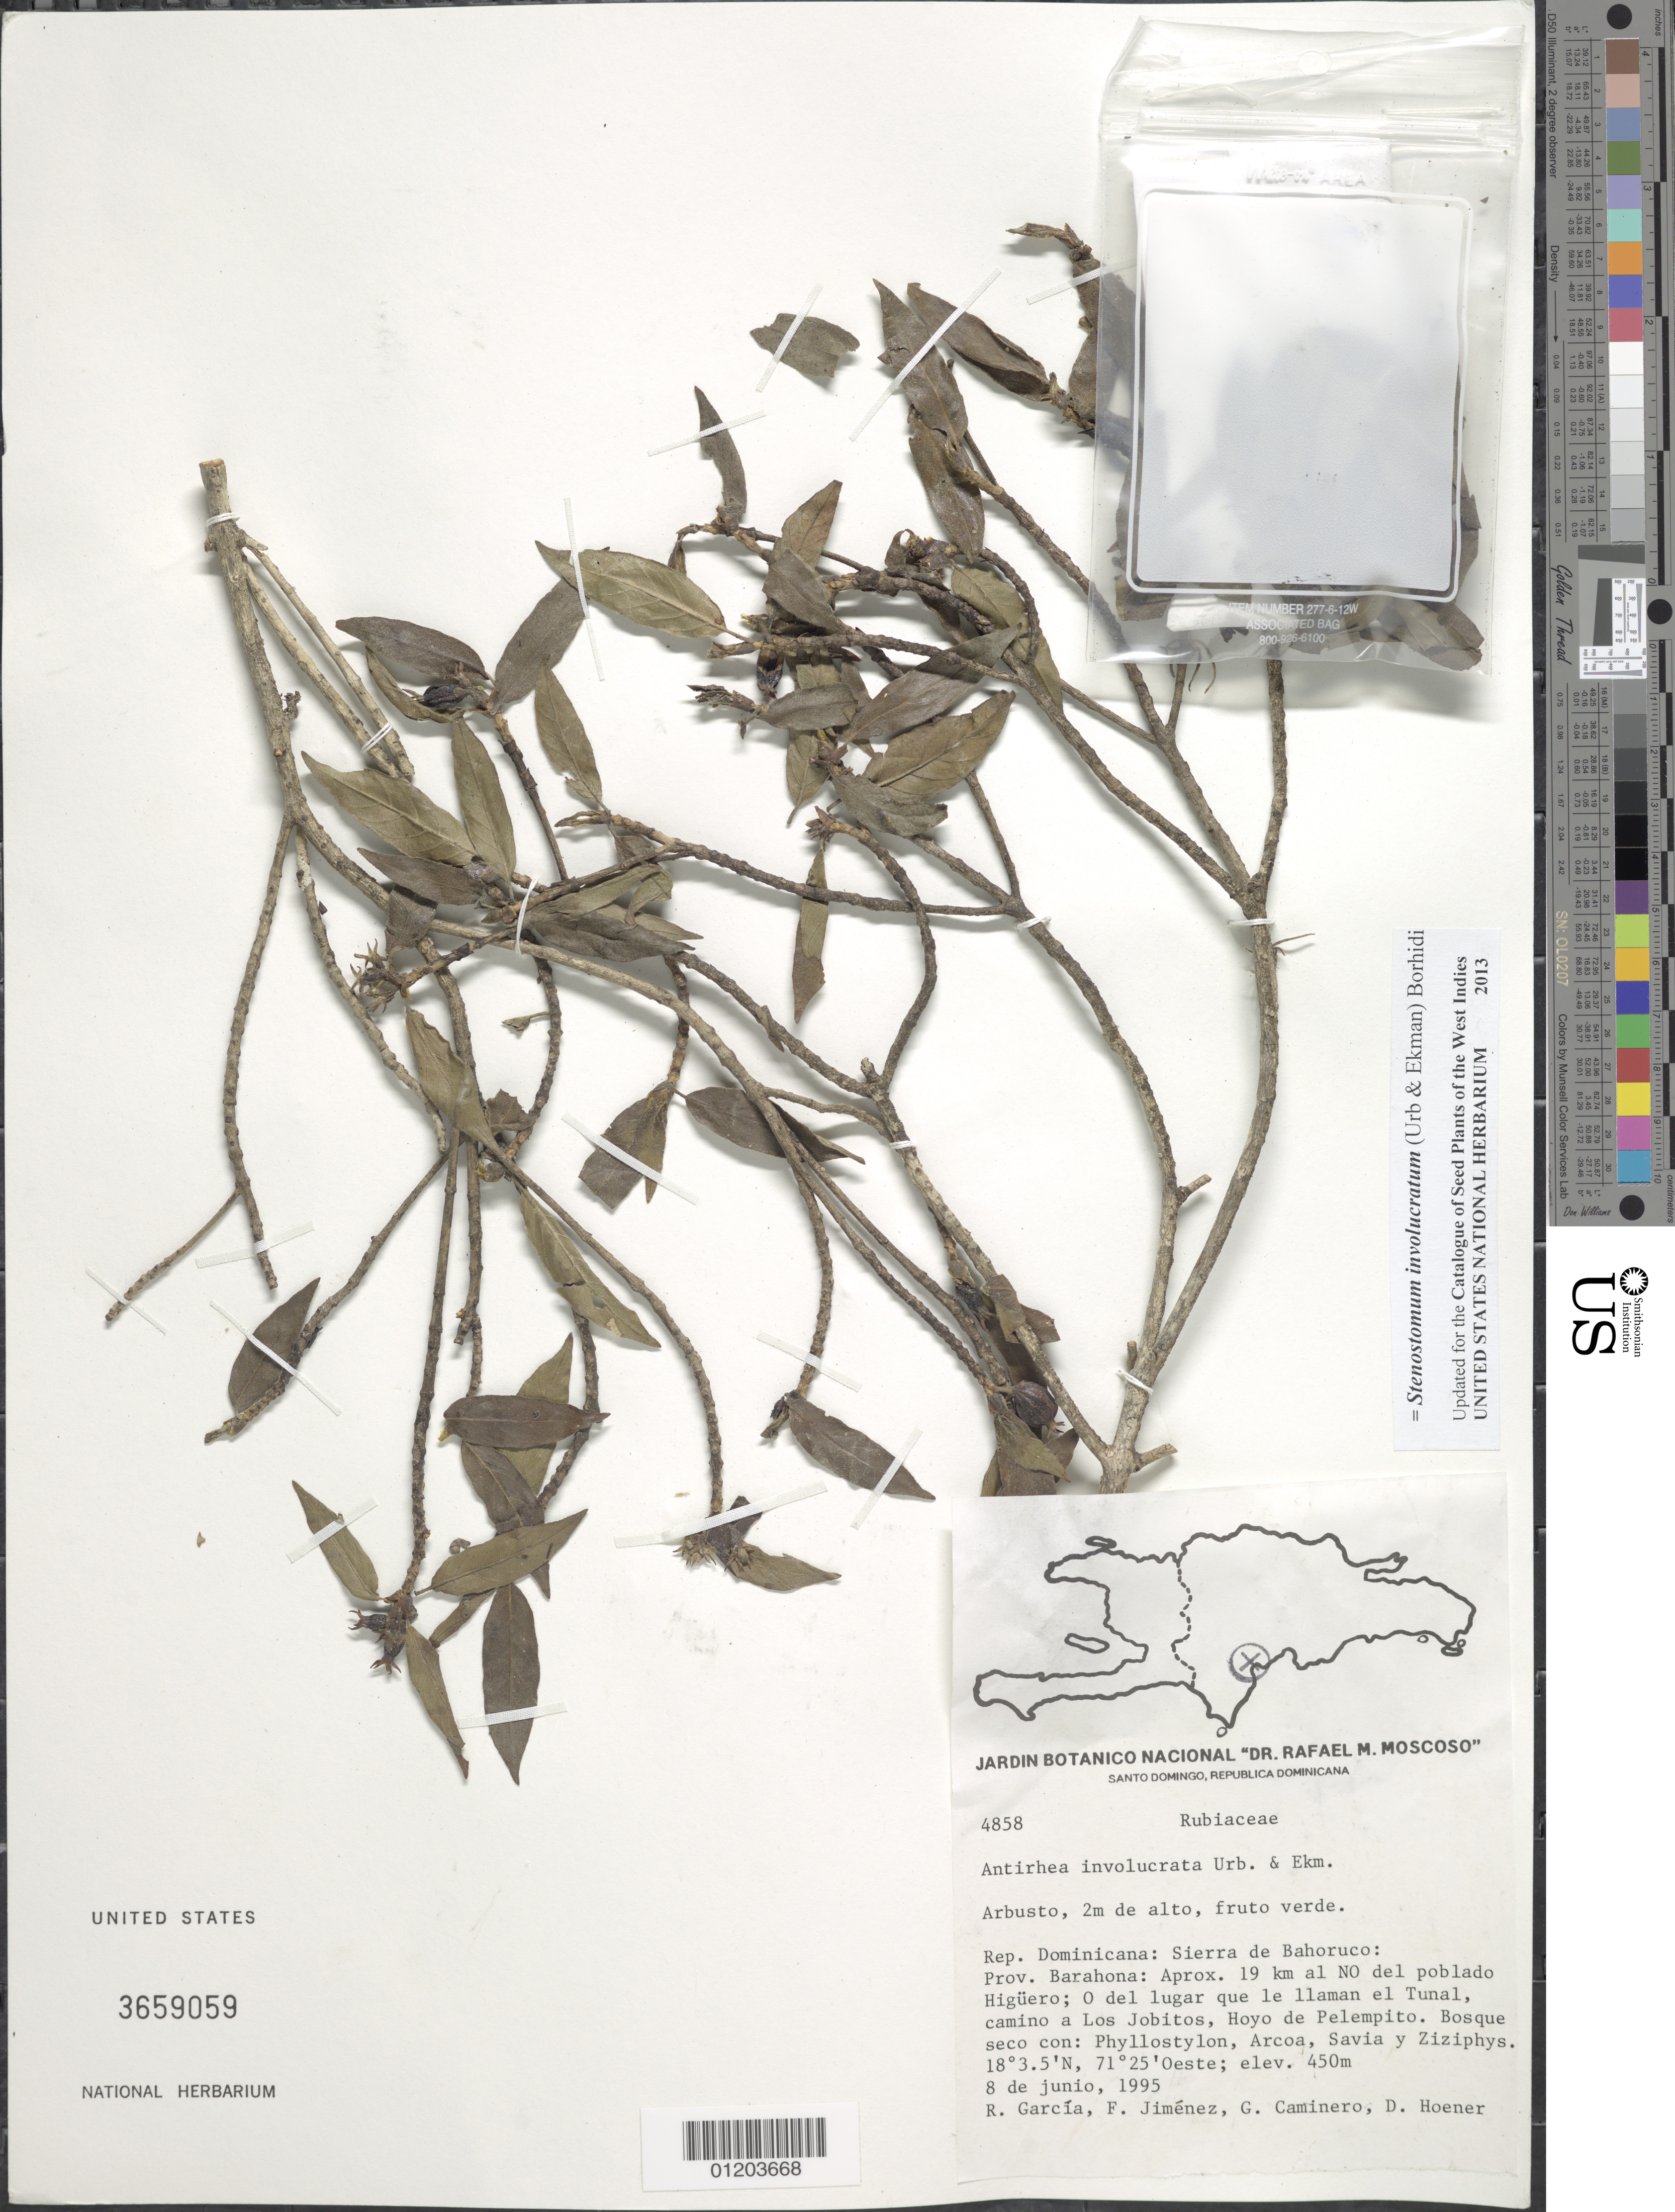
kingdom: Plantae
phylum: Tracheophyta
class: Magnoliopsida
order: Gentianales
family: Rubiaceae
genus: Stenostomum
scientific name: Stenostomum involucratum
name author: (Urb. & Ekman) Borhidi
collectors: R. García, F. Jiménez, G. Caminero & D. Höener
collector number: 4858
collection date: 1995-06-08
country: Dominican Republic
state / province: Barahona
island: Hispaniola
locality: Sierra de Bahoruco, aprox. 19 km al NO del poblado Higüero; O del lugar que le llaman el Tunal, camino a Los Jobitos, Hoyo de Pelempito.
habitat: Bosque seco con: Phyllostylon, Arcoa, Savia y Ziziphus.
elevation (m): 450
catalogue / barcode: US 3659059